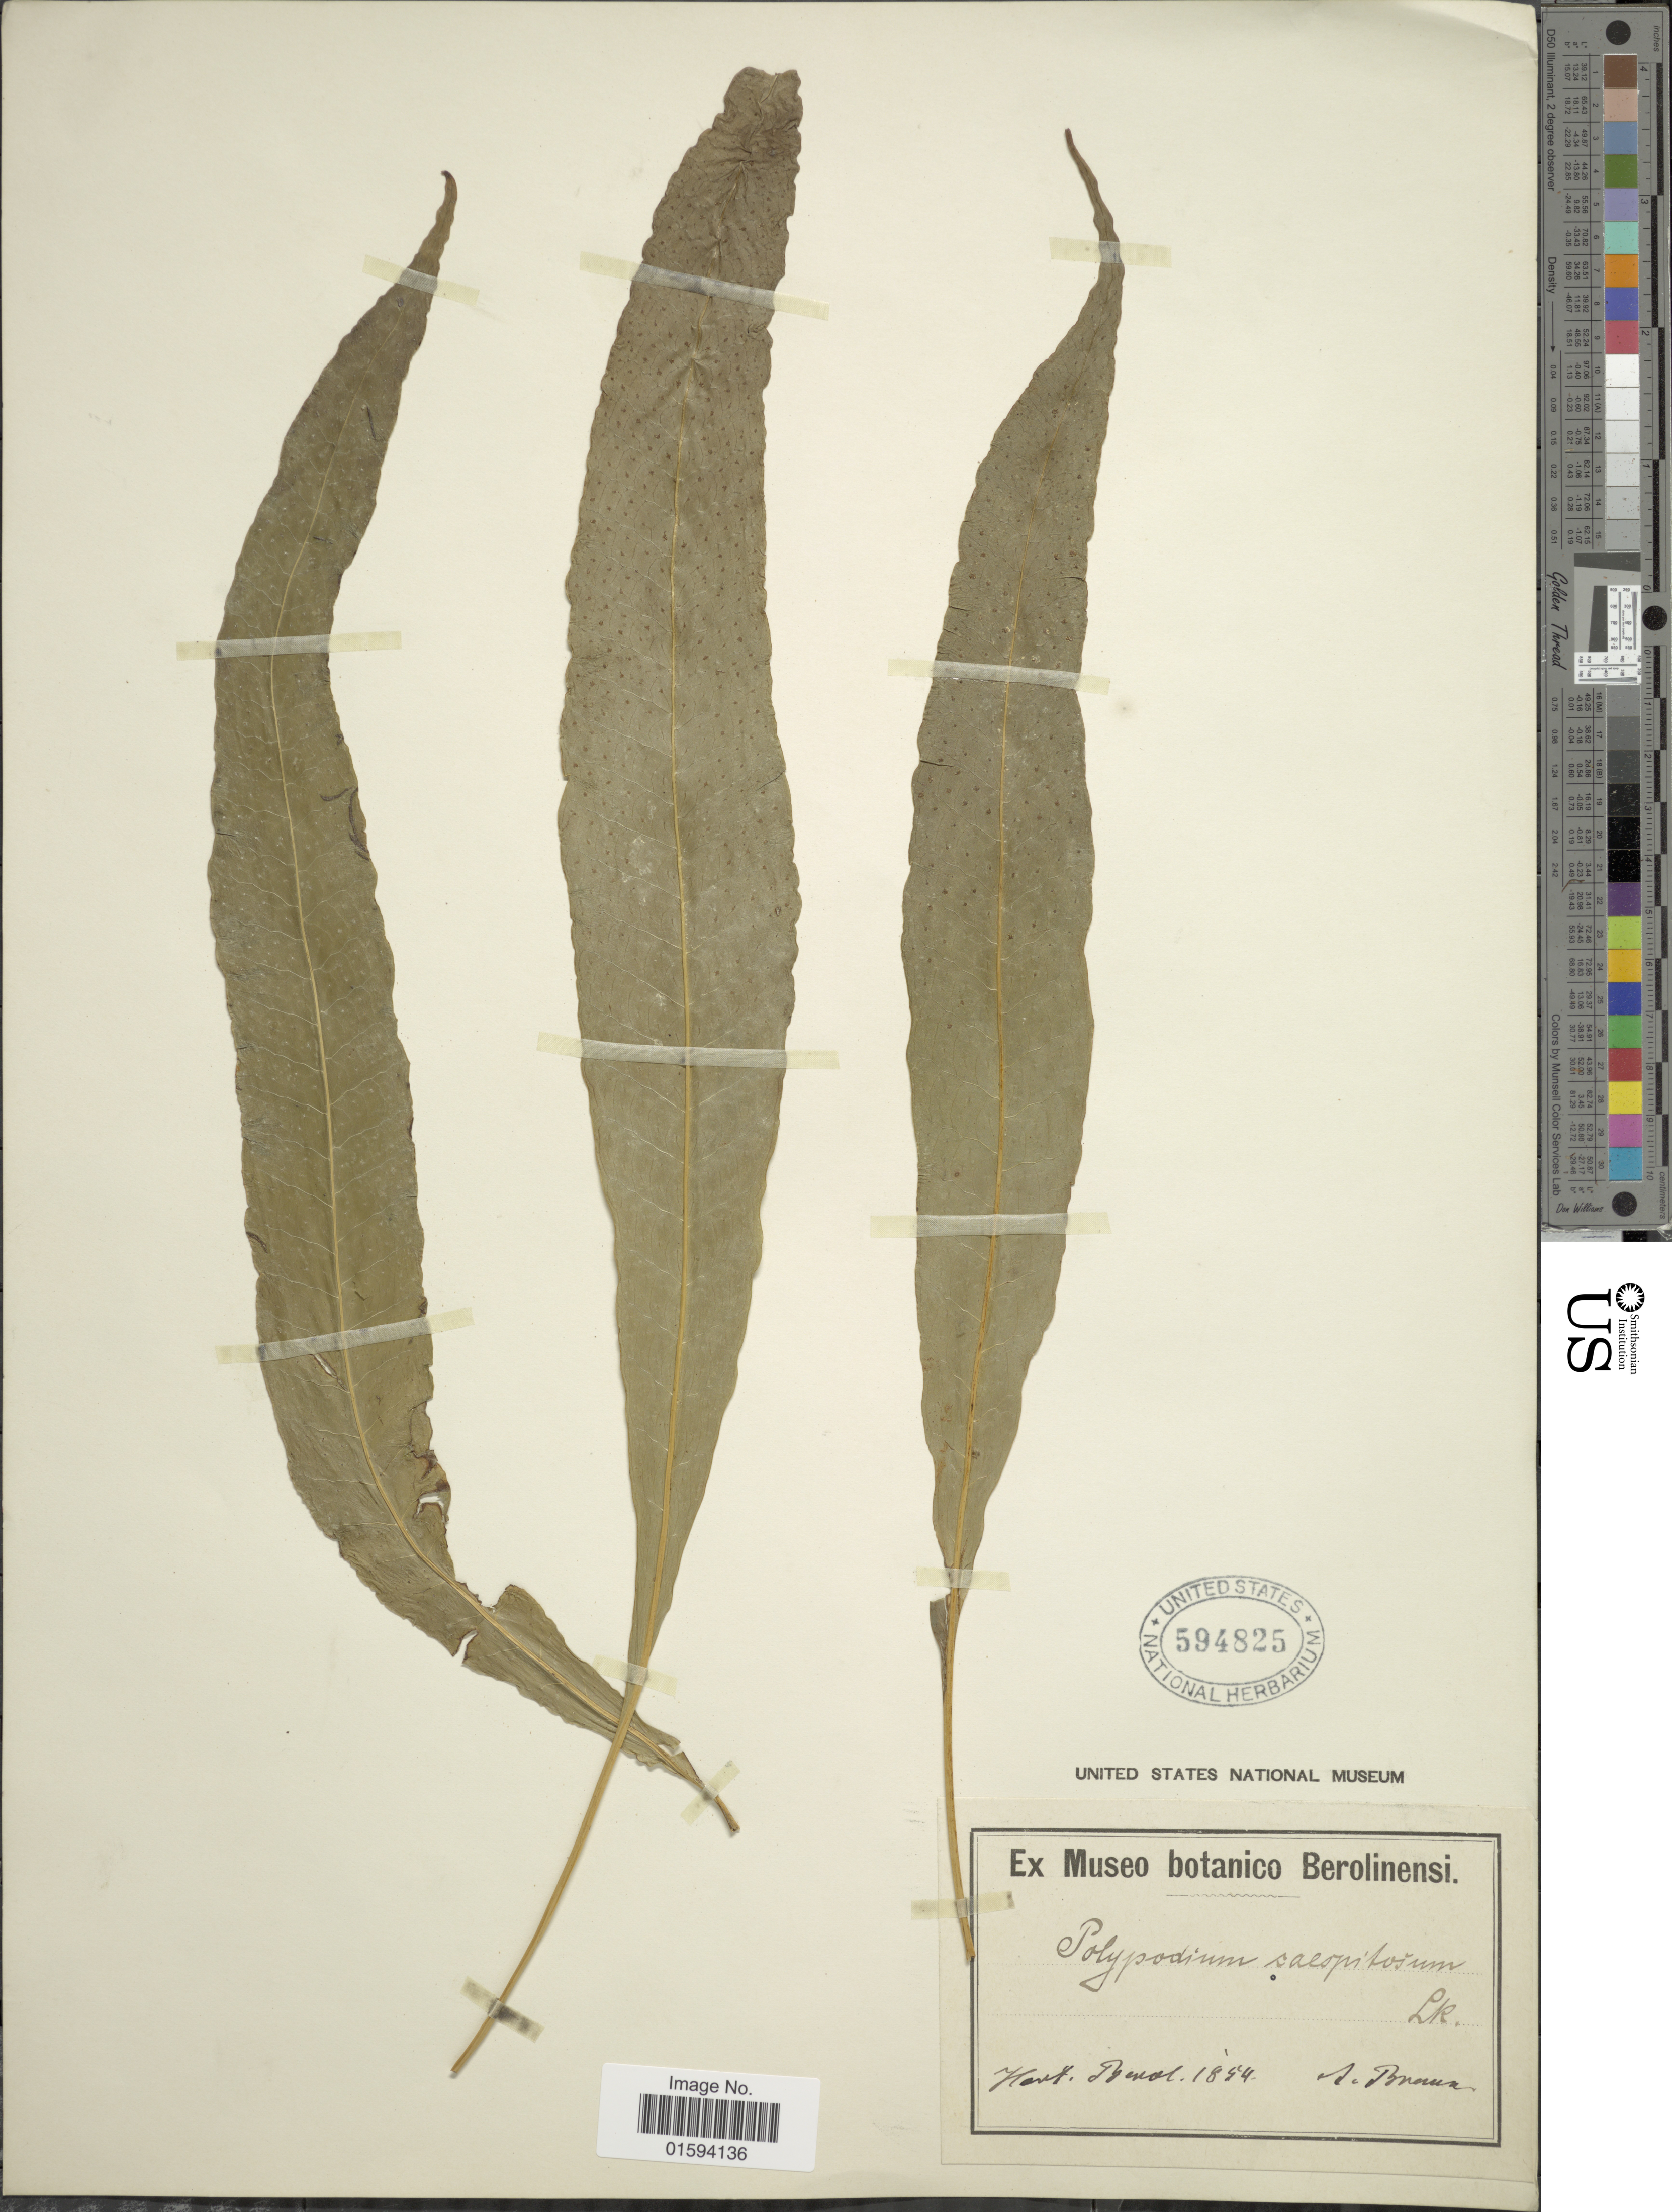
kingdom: Plantae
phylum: Tracheophyta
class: Polypodiopsida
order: Polypodiales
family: Polypodiaceae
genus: Polypodium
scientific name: Polypodium phyllitidis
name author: L.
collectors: A. Brown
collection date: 1854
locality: Hort. Berol.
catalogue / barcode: US 594825